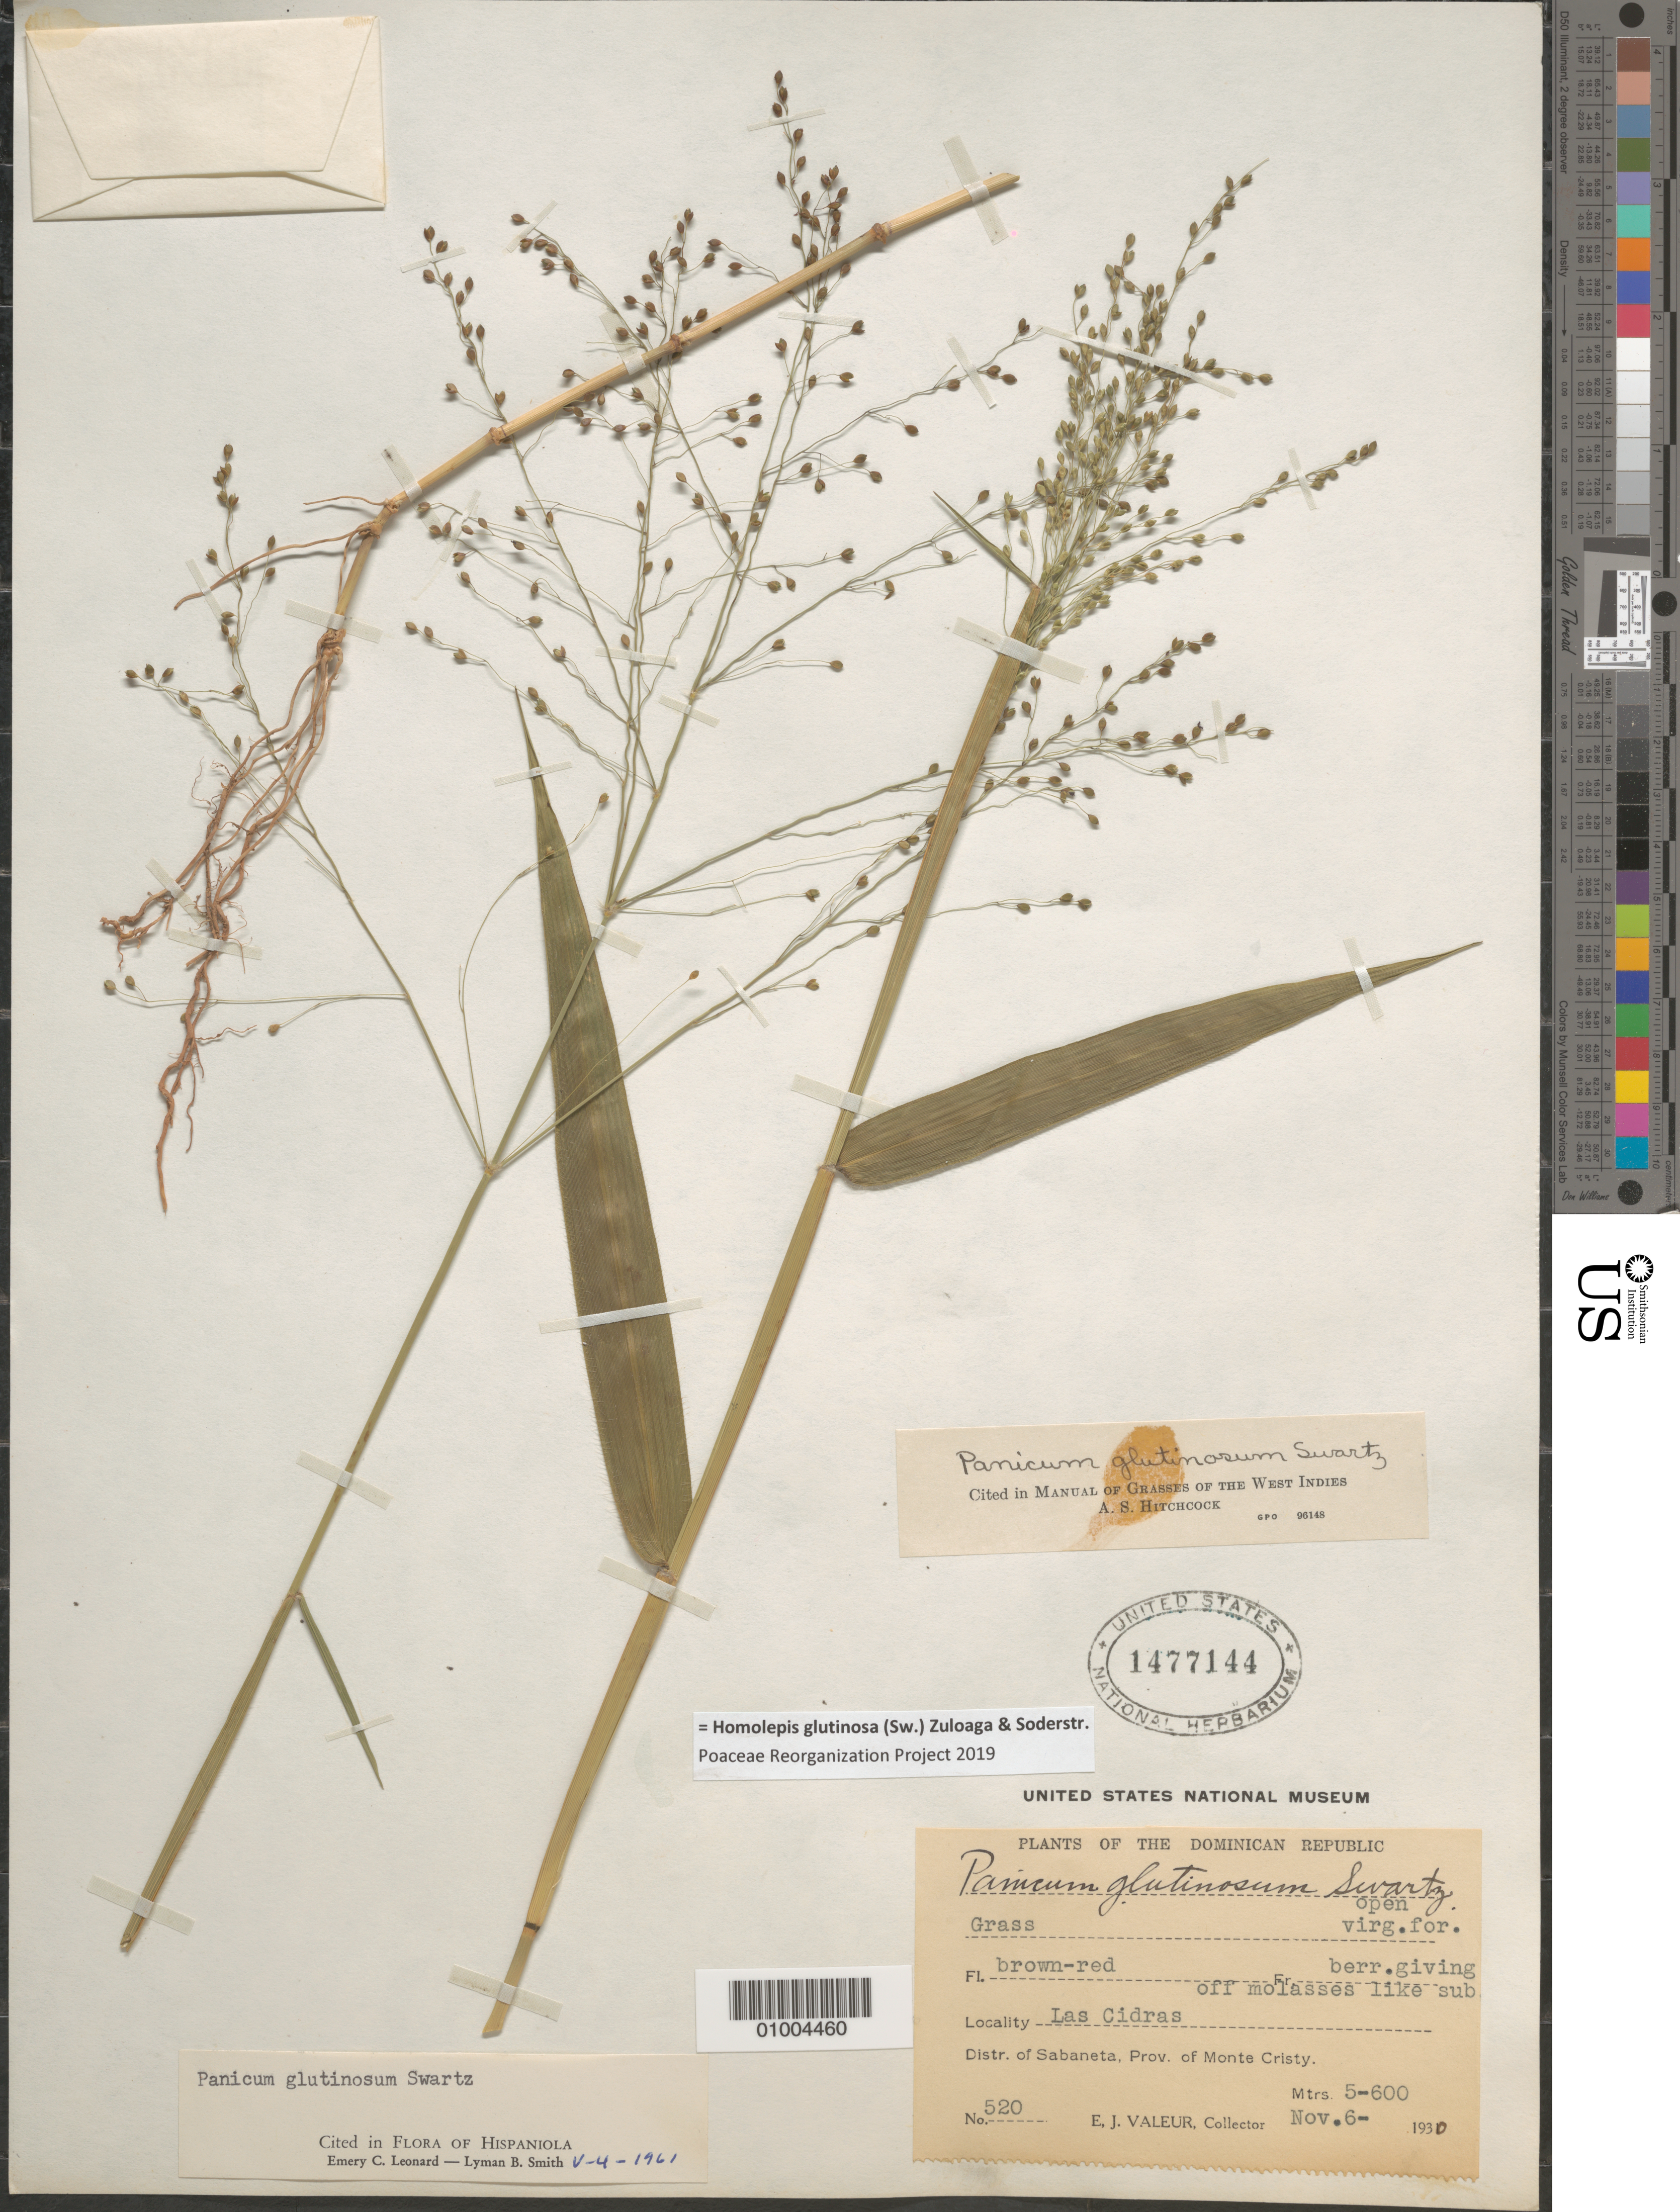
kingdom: Plantae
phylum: Tracheophyta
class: Liliopsida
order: Poales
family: Poaceae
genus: Homolepis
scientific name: Homolepis glutinosa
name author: (Sw.) Zuloaga & Soderstr.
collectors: E. Valeur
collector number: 520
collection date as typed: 06 Nov 1930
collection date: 1930-11-06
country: Dominican Republic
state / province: Monte Cristi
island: Hispaniola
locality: Las Cidras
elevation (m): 5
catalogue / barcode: US 1477144